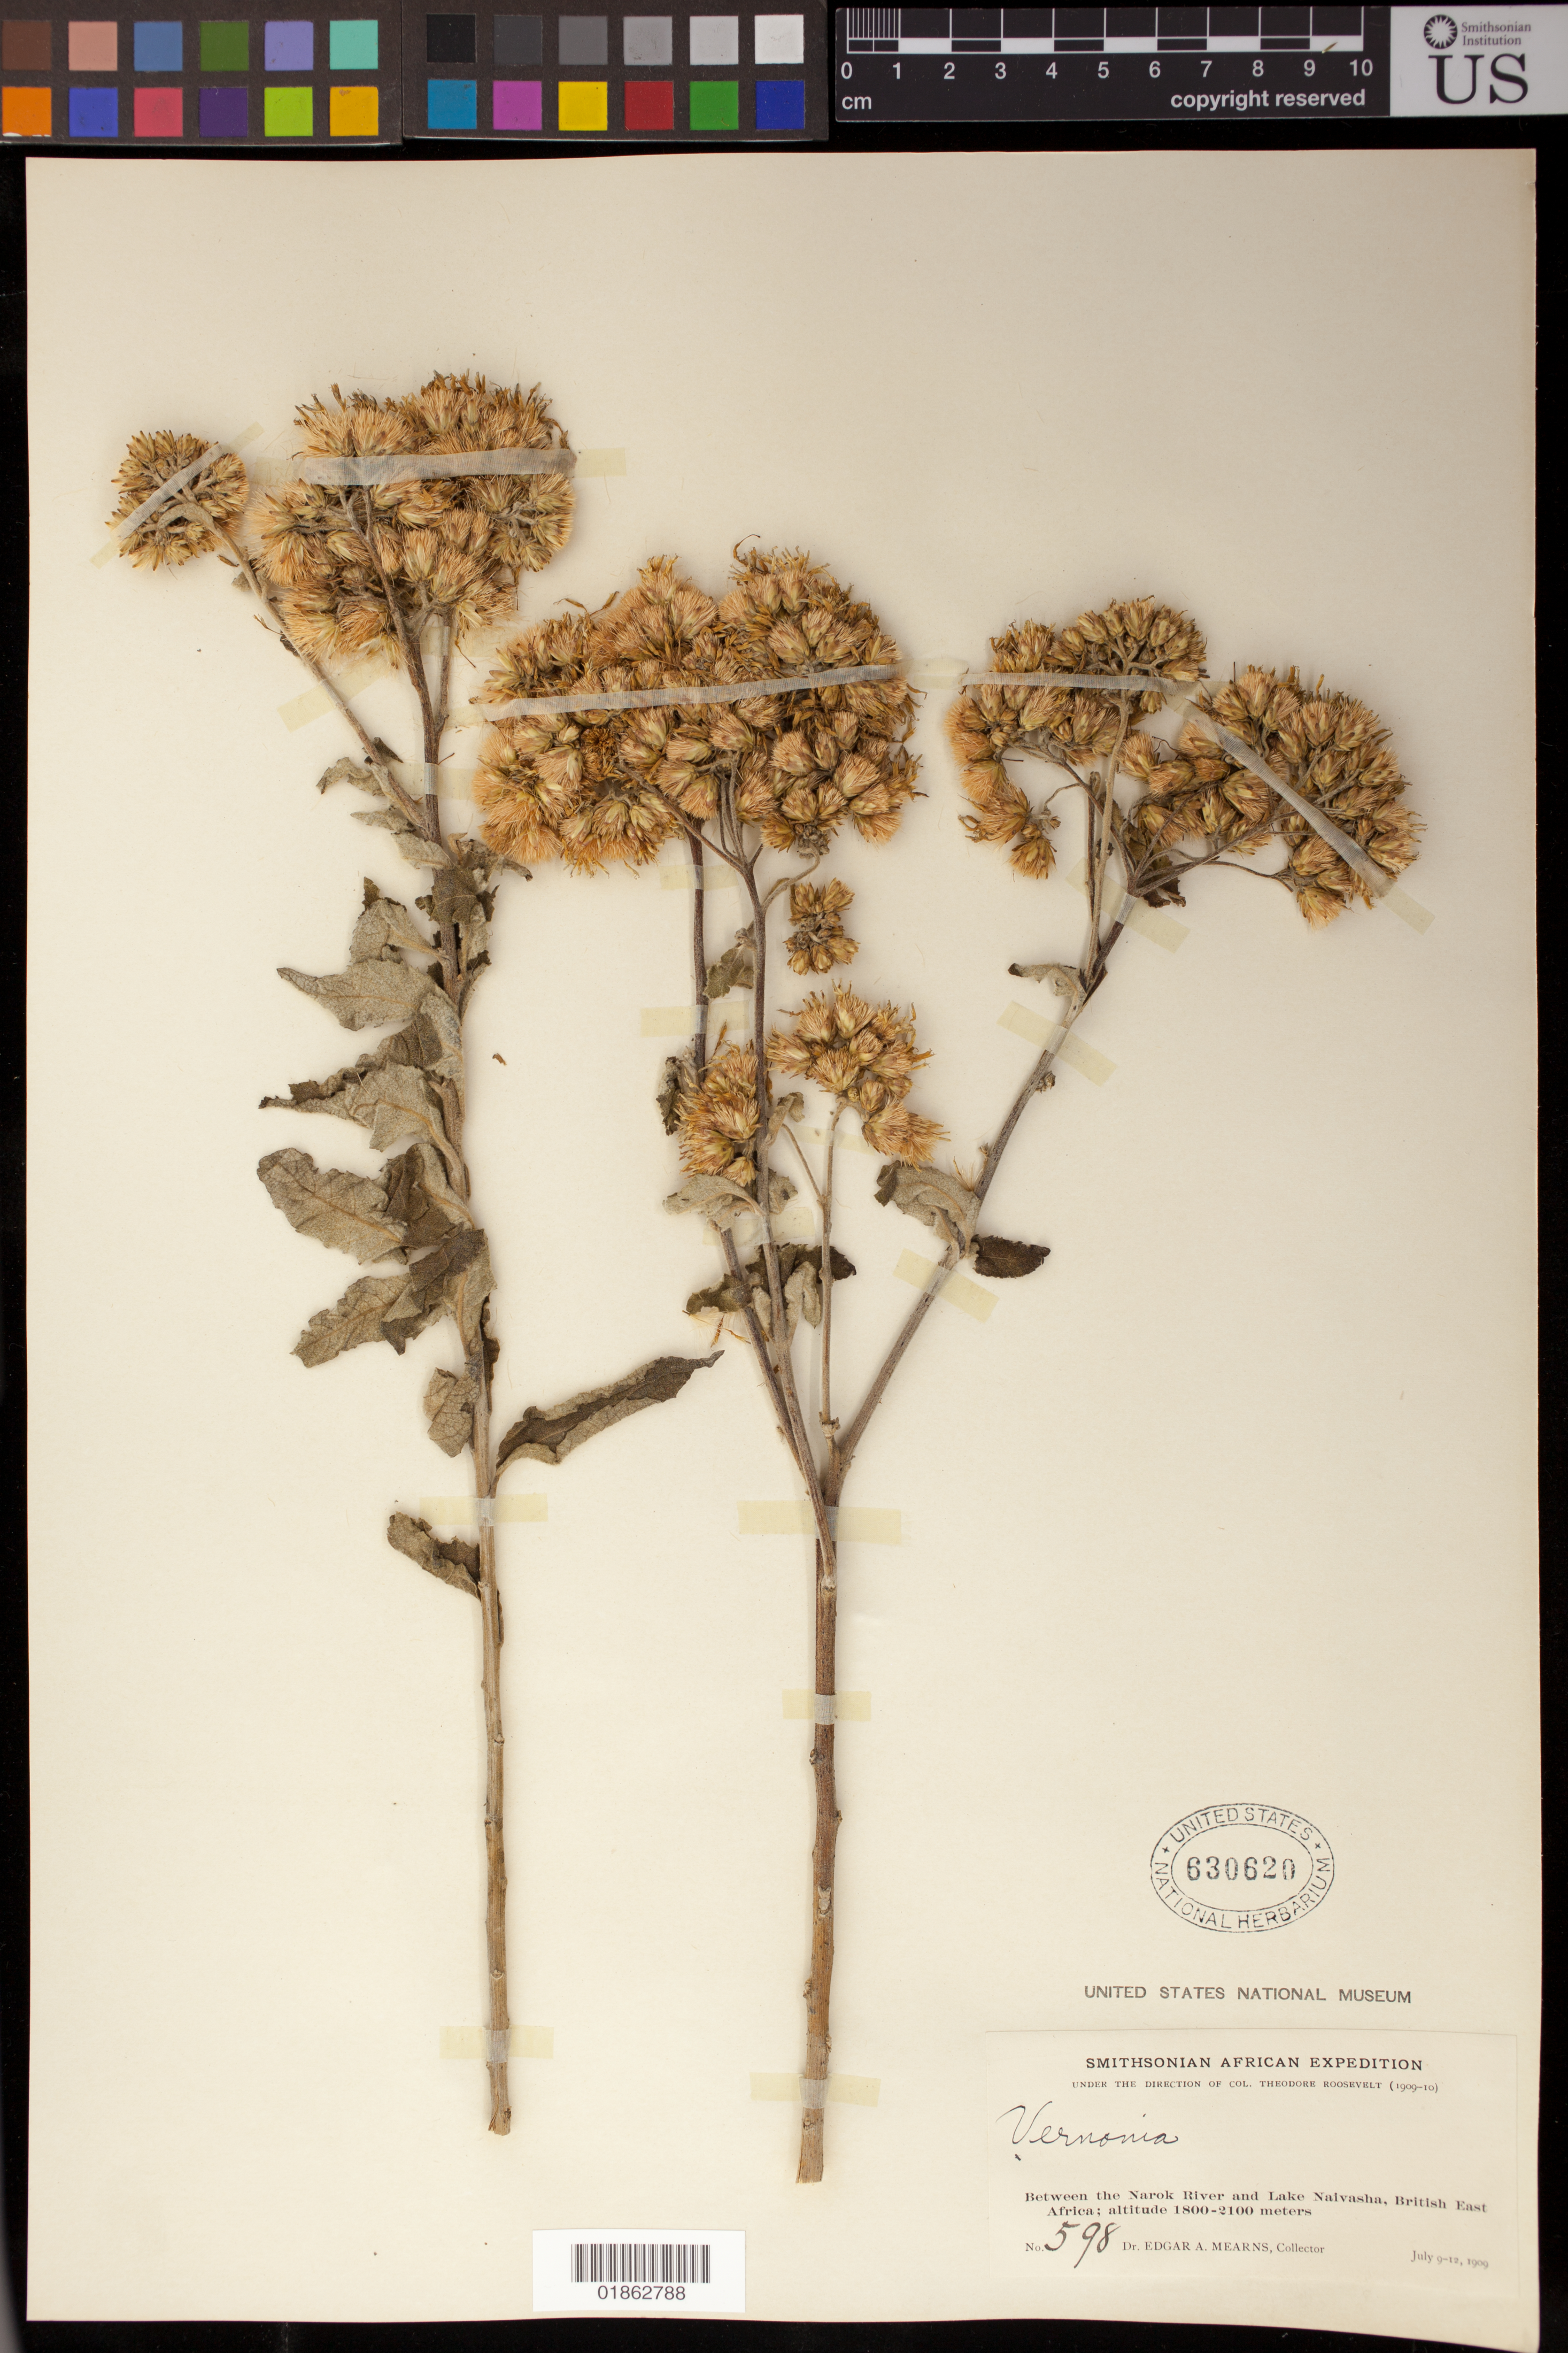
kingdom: Plantae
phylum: Tracheophyta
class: Magnoliopsida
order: Asterales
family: Asteraceae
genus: Vernonia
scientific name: Vernonia sp.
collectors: E. A. Mearns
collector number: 598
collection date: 1909-07-09/1909-07-12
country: Kenya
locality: Between the Narok River and Lake Naivasha, British East Africa.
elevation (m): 1800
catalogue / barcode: US 630620